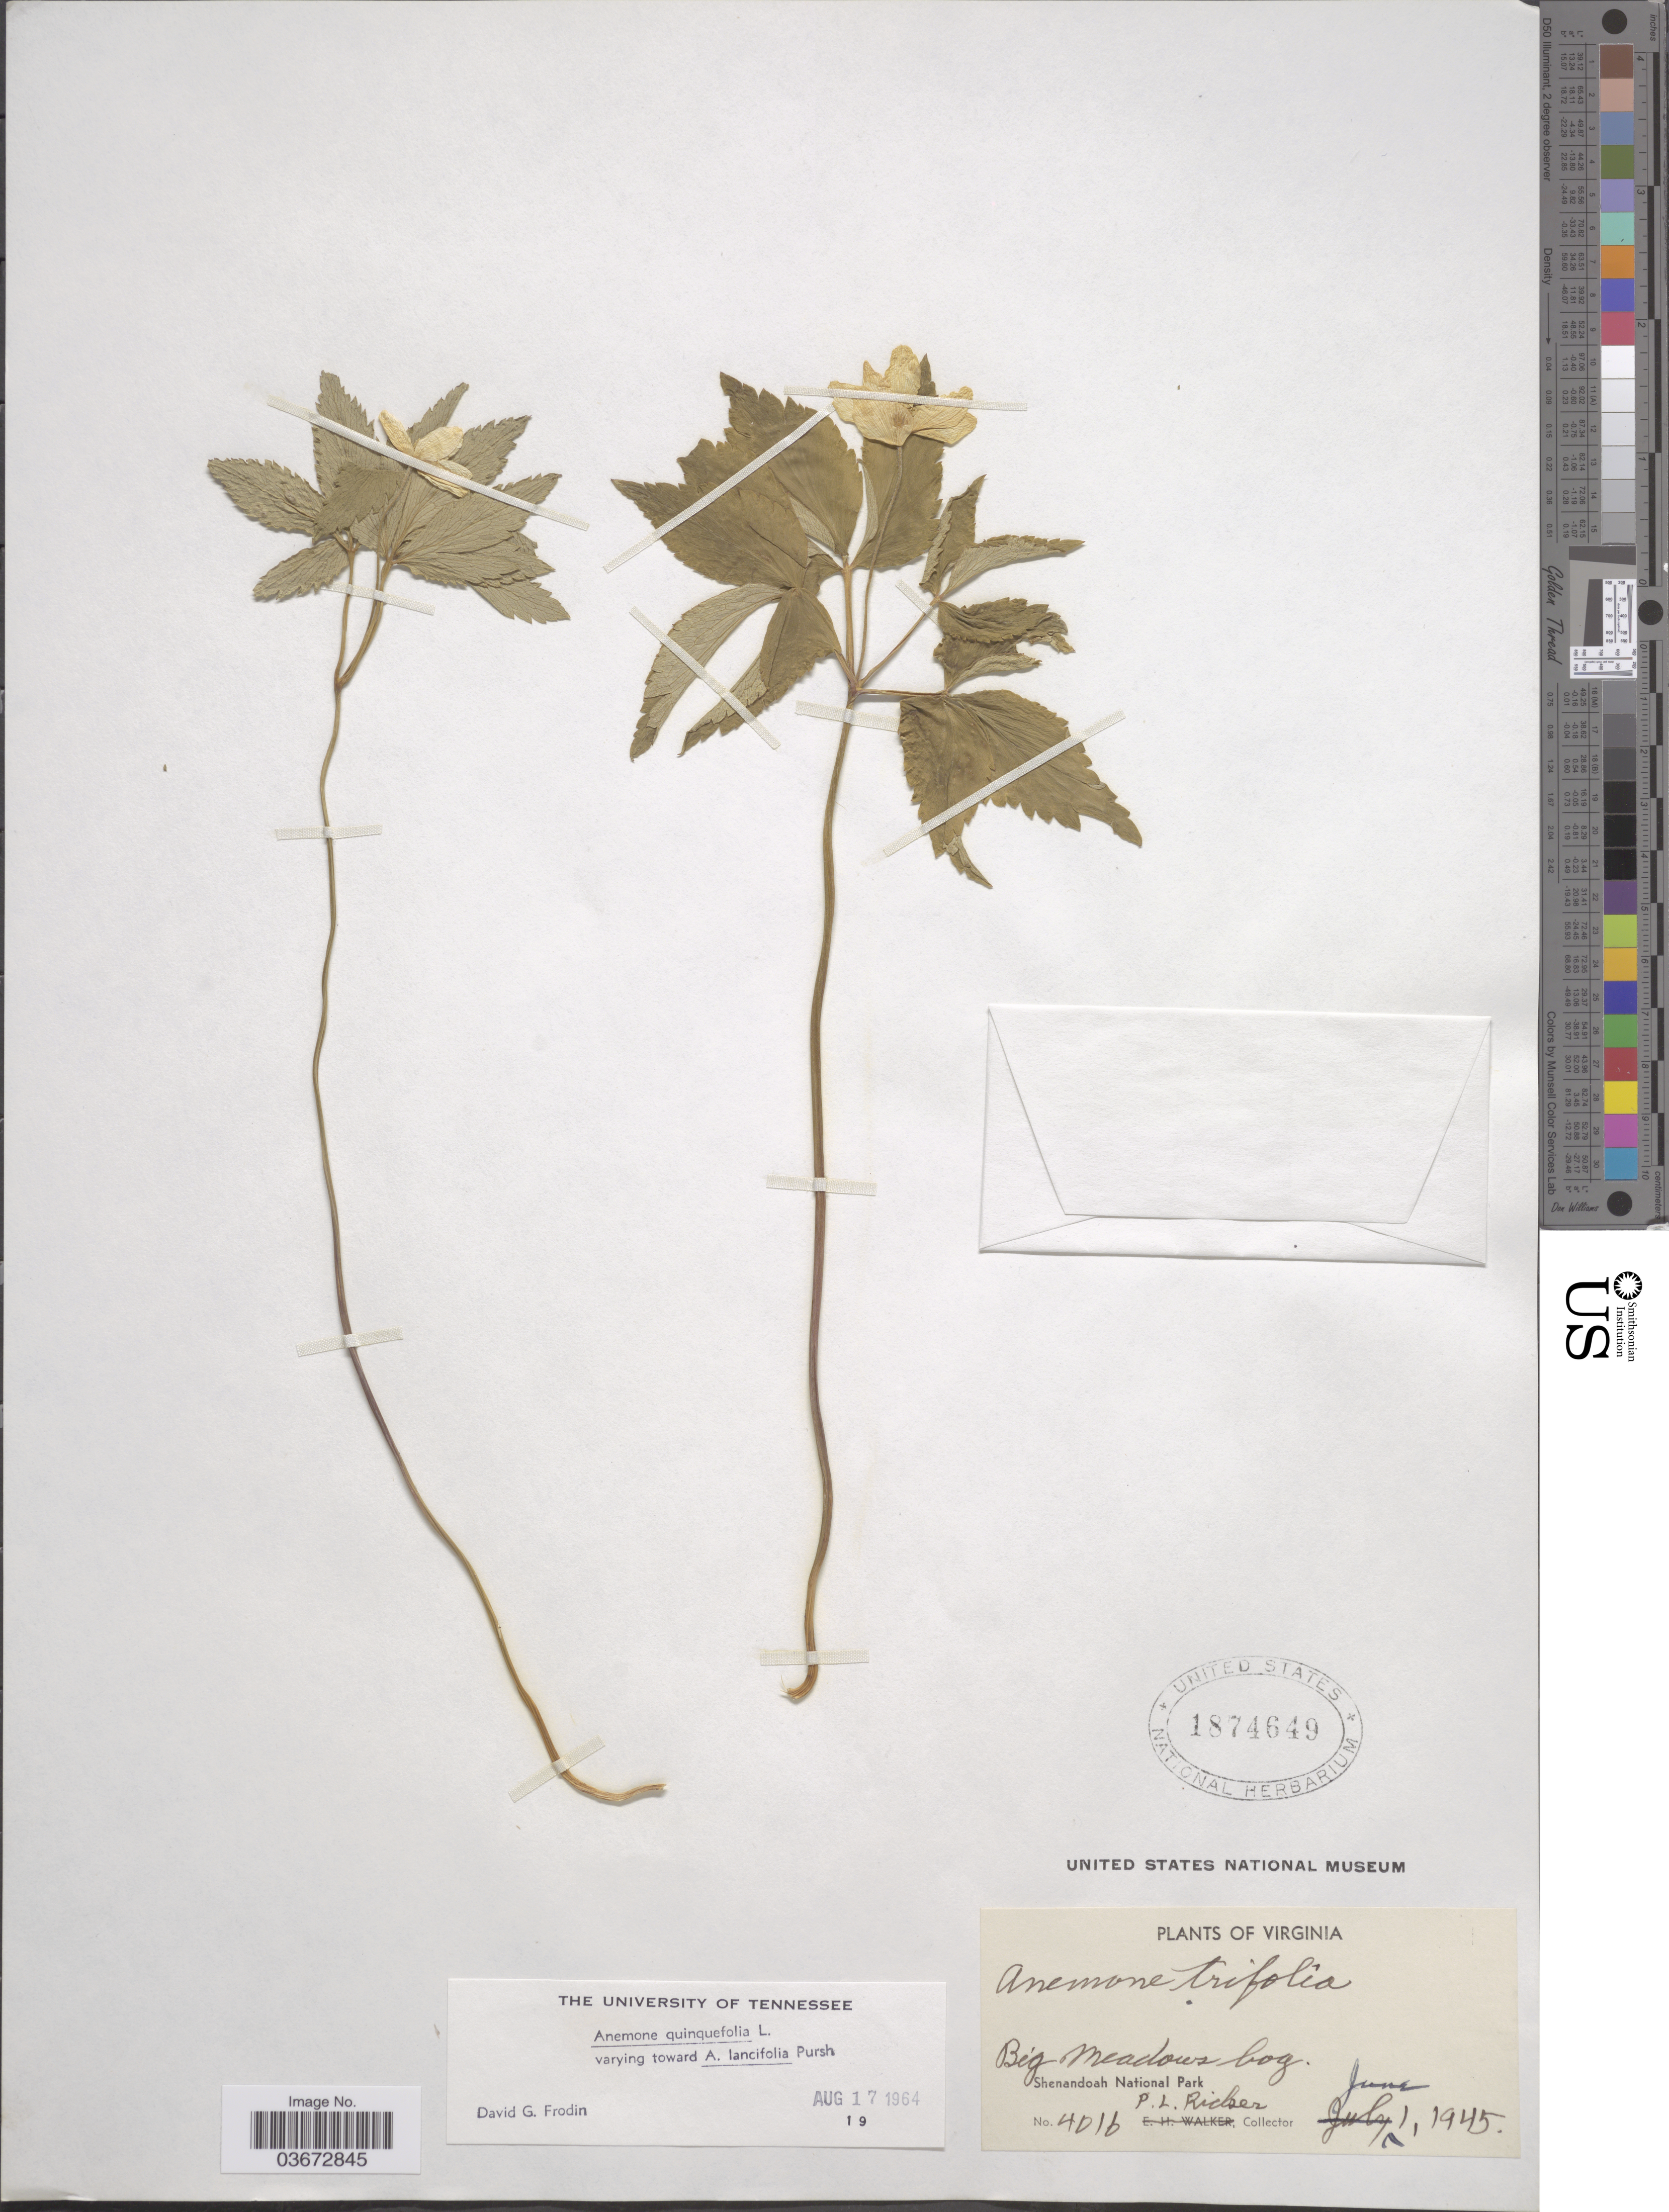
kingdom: Plantae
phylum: Tracheophyta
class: Magnoliopsida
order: Ranunculales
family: Ranunculaceae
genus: Anemone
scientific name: Anemone quinquefolia var. lancifolia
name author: (Pursh) Fosberg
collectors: P. Ricker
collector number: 4016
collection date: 1945-06-01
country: United States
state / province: Virginia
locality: Big Meadows bog. Shenandoah National Park.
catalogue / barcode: US 1874649